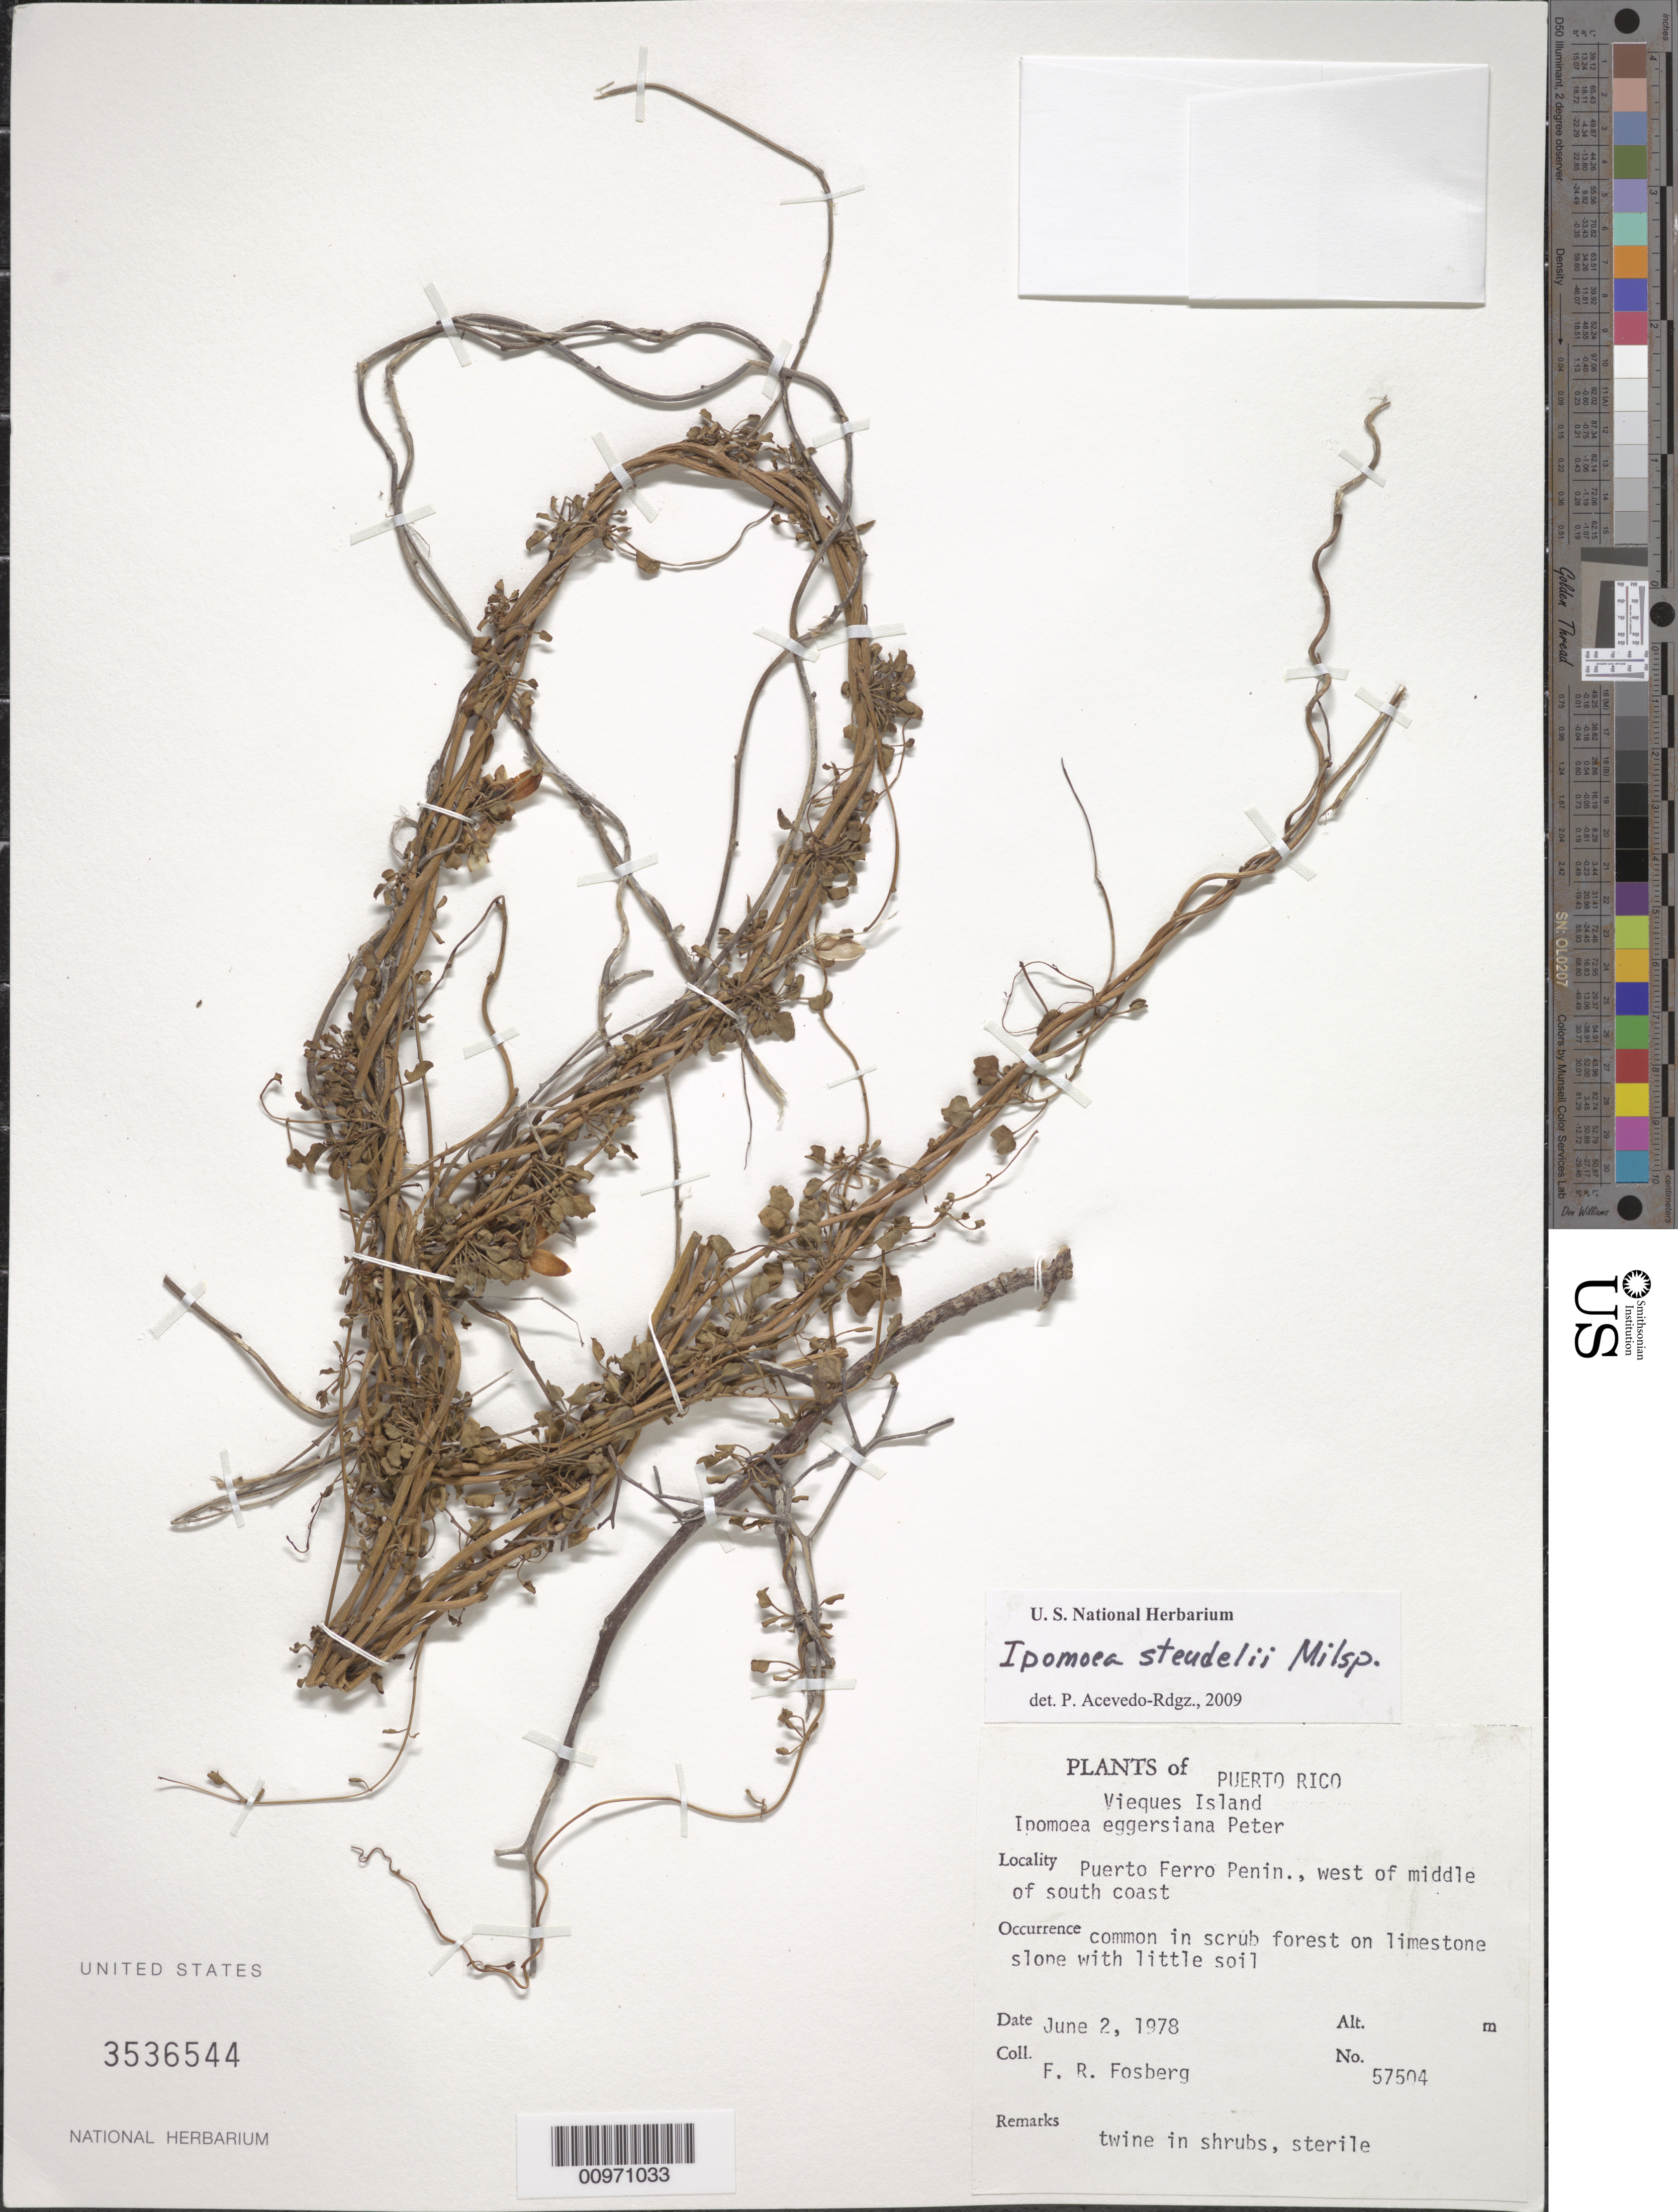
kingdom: Plantae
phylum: Tracheophyta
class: Magnoliopsida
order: Solanales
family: Convolvulaceae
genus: Ipomoea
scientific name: Ipomoea steudelii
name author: Millsp.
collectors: F. R. Fosberg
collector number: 57504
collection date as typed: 02 Jun 1978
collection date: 1978-06-02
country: Puerto Rico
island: Vieques I.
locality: Puerto Ferro Penin., west of middle of south coast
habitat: Scrub forest on limestone slope with little soil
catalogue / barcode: US 3536544